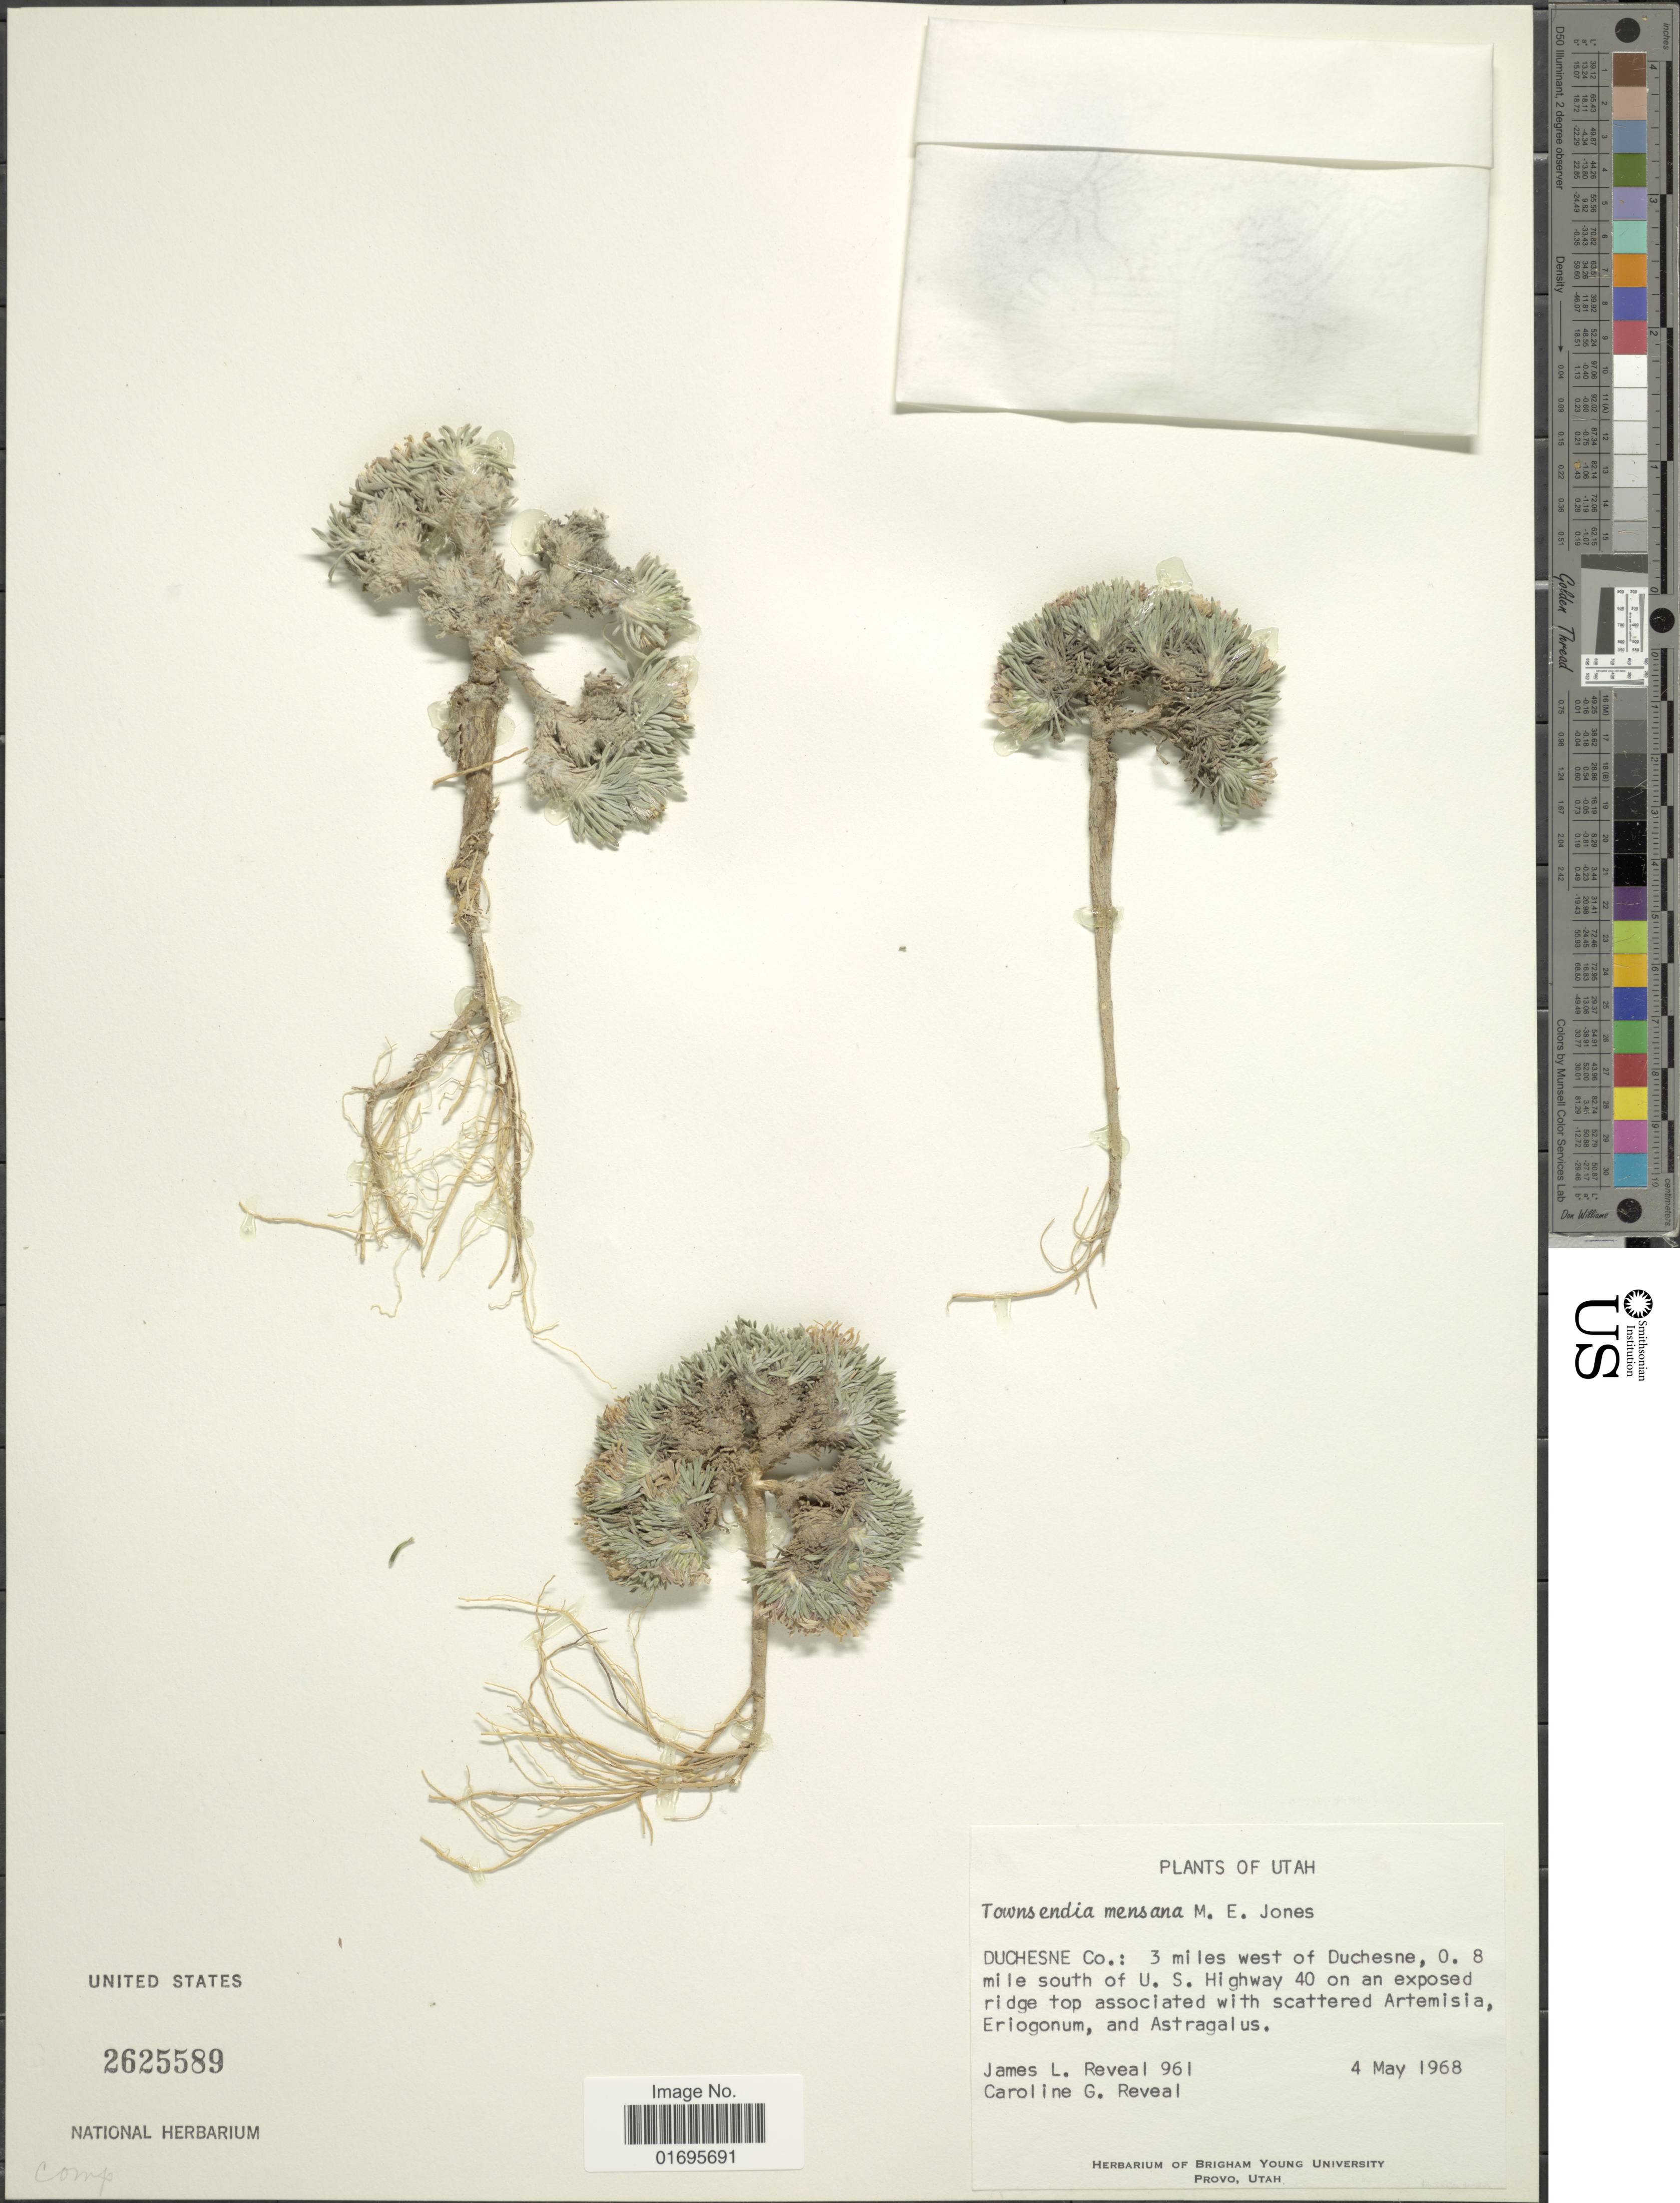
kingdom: Plantae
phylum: Tracheophyta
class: Magnoliopsida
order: Asterales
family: Asteraceae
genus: Townsendia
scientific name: Townsendia mensana var. jonesii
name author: Beaman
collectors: J. L. Reveal & C. G. Reveal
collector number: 961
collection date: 1968-05-04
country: United States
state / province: Utah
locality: Duchesne Co.: 3 miles west of Duchesne, 0.8 mile south of U.S. Highway 40 on an exposed ridge top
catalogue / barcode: US 2625589